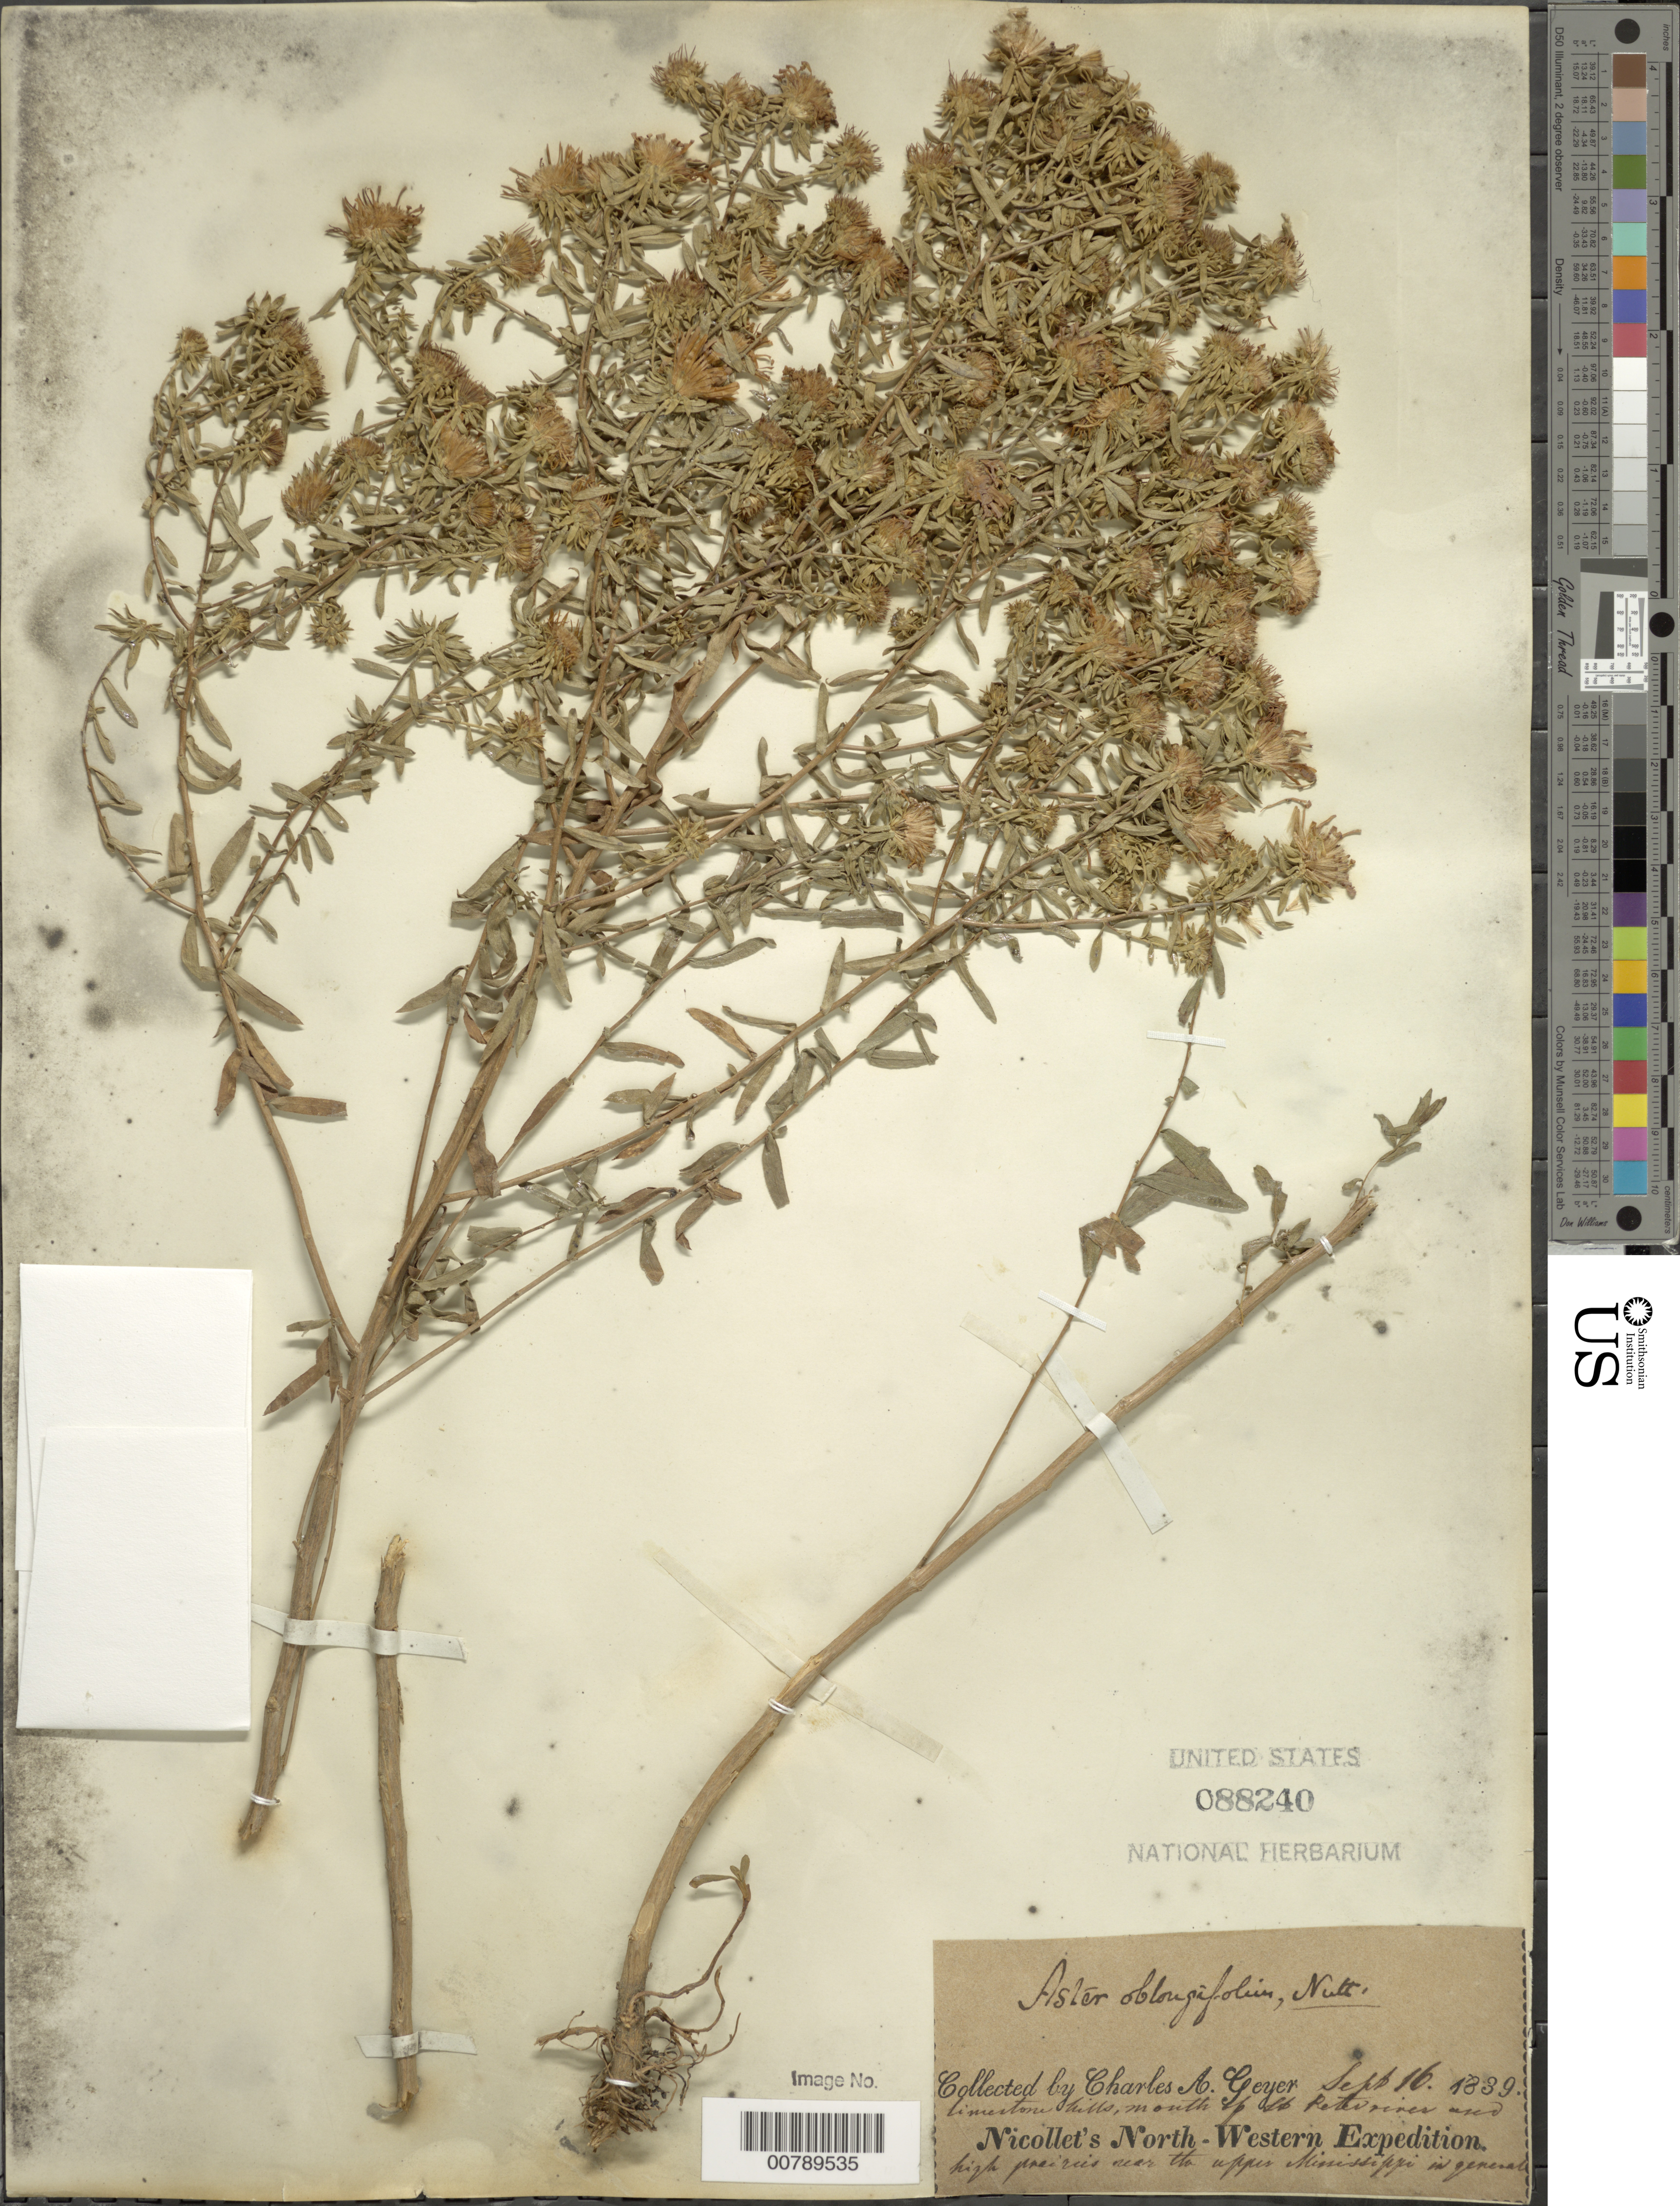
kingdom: Plantae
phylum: Tracheophyta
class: Magnoliopsida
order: Asterales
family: Asteraceae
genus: Symphyotrichum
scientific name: Symphyotrichum oblongifolium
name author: (Nutt.) G.L. Nesom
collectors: C. A. Geyer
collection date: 1839-09-16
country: United States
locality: Limestone hills, mouth of St Peter river and high prairies near the upper Mississippi in general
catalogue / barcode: US 88240